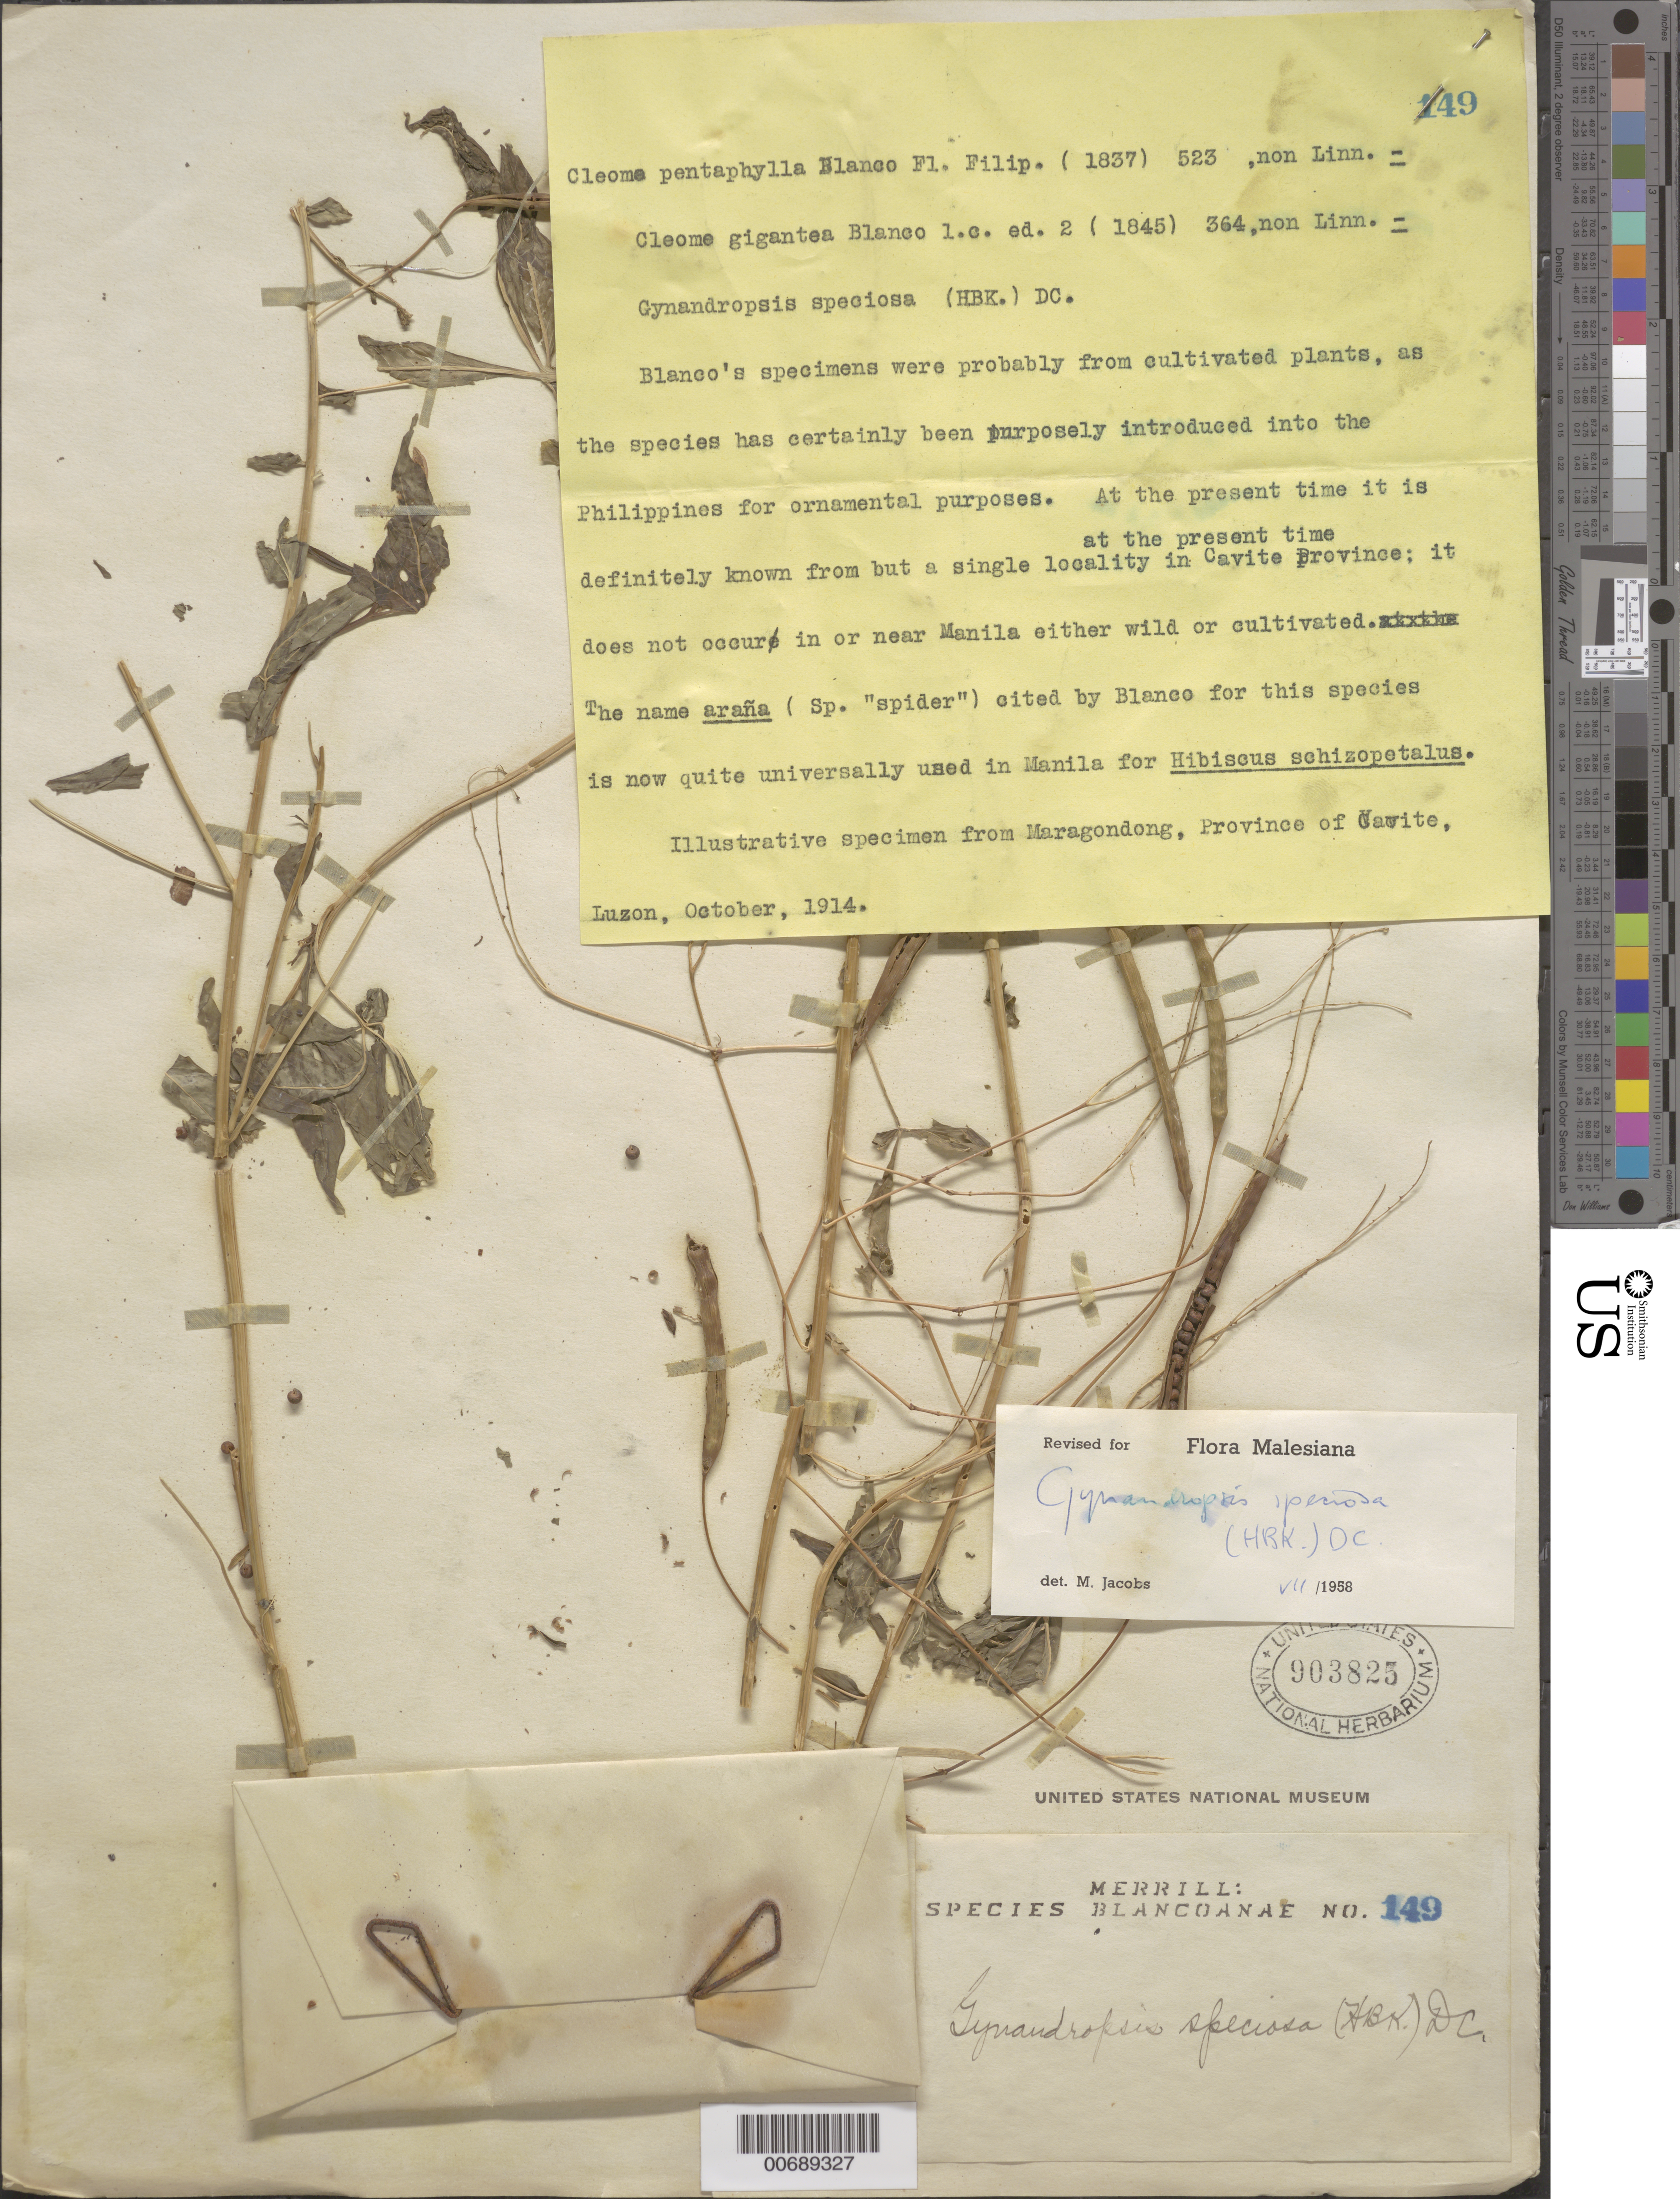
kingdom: Plantae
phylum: Tracheophyta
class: Magnoliopsida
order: Brassicales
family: Cleomaceae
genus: Cleoserrata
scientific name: Cleoserrata speciosa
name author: (Raf.) Iltis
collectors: E. D. Merrill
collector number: Sp. Blancoan. 0149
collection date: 1914-10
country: Philippines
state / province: Calabarzon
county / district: Cavite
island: Luzon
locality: Maragondong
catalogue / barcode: US 903825